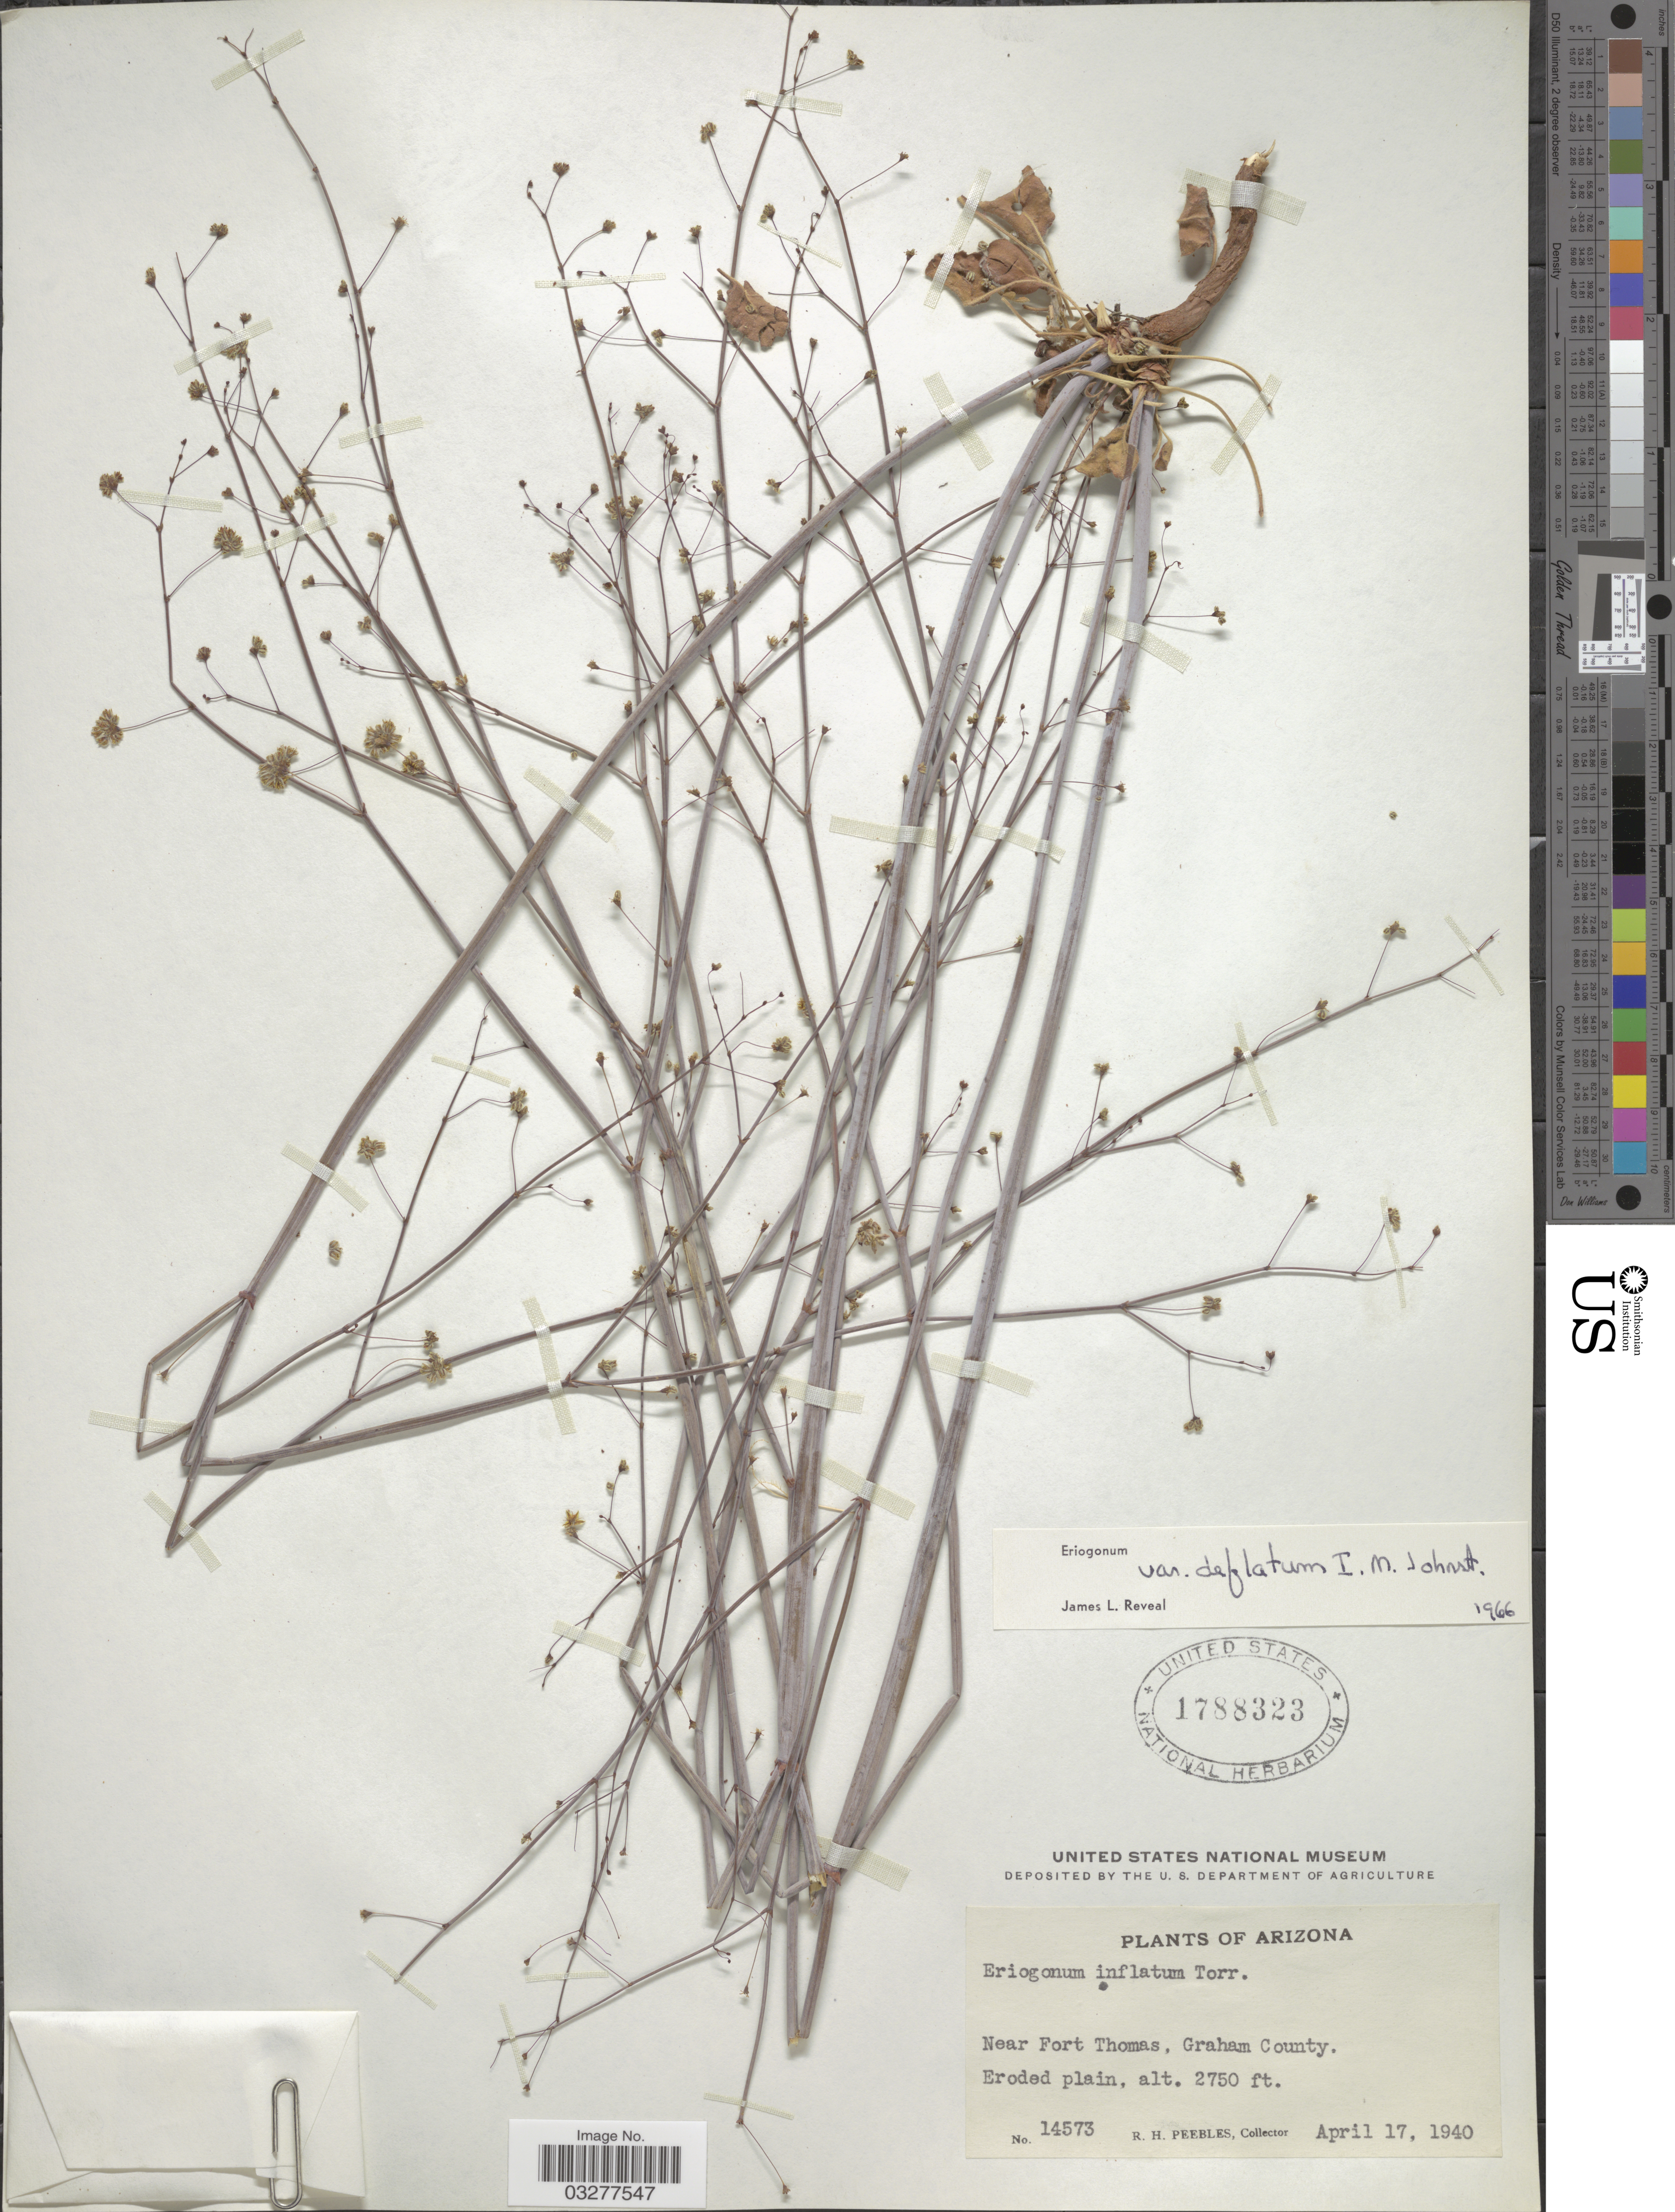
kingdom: Plantae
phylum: Tracheophyta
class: Magnoliopsida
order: Caryophyllales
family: Polygonaceae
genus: Eriogonum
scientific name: Eriogonum inflatum var. deflatum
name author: I.M. Johnst.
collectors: R. H. Peebles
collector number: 14573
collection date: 1940-04-17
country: United States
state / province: Arizona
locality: Near Fort Thomas, Graham County. Eroded plain.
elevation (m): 838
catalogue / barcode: US 1788323